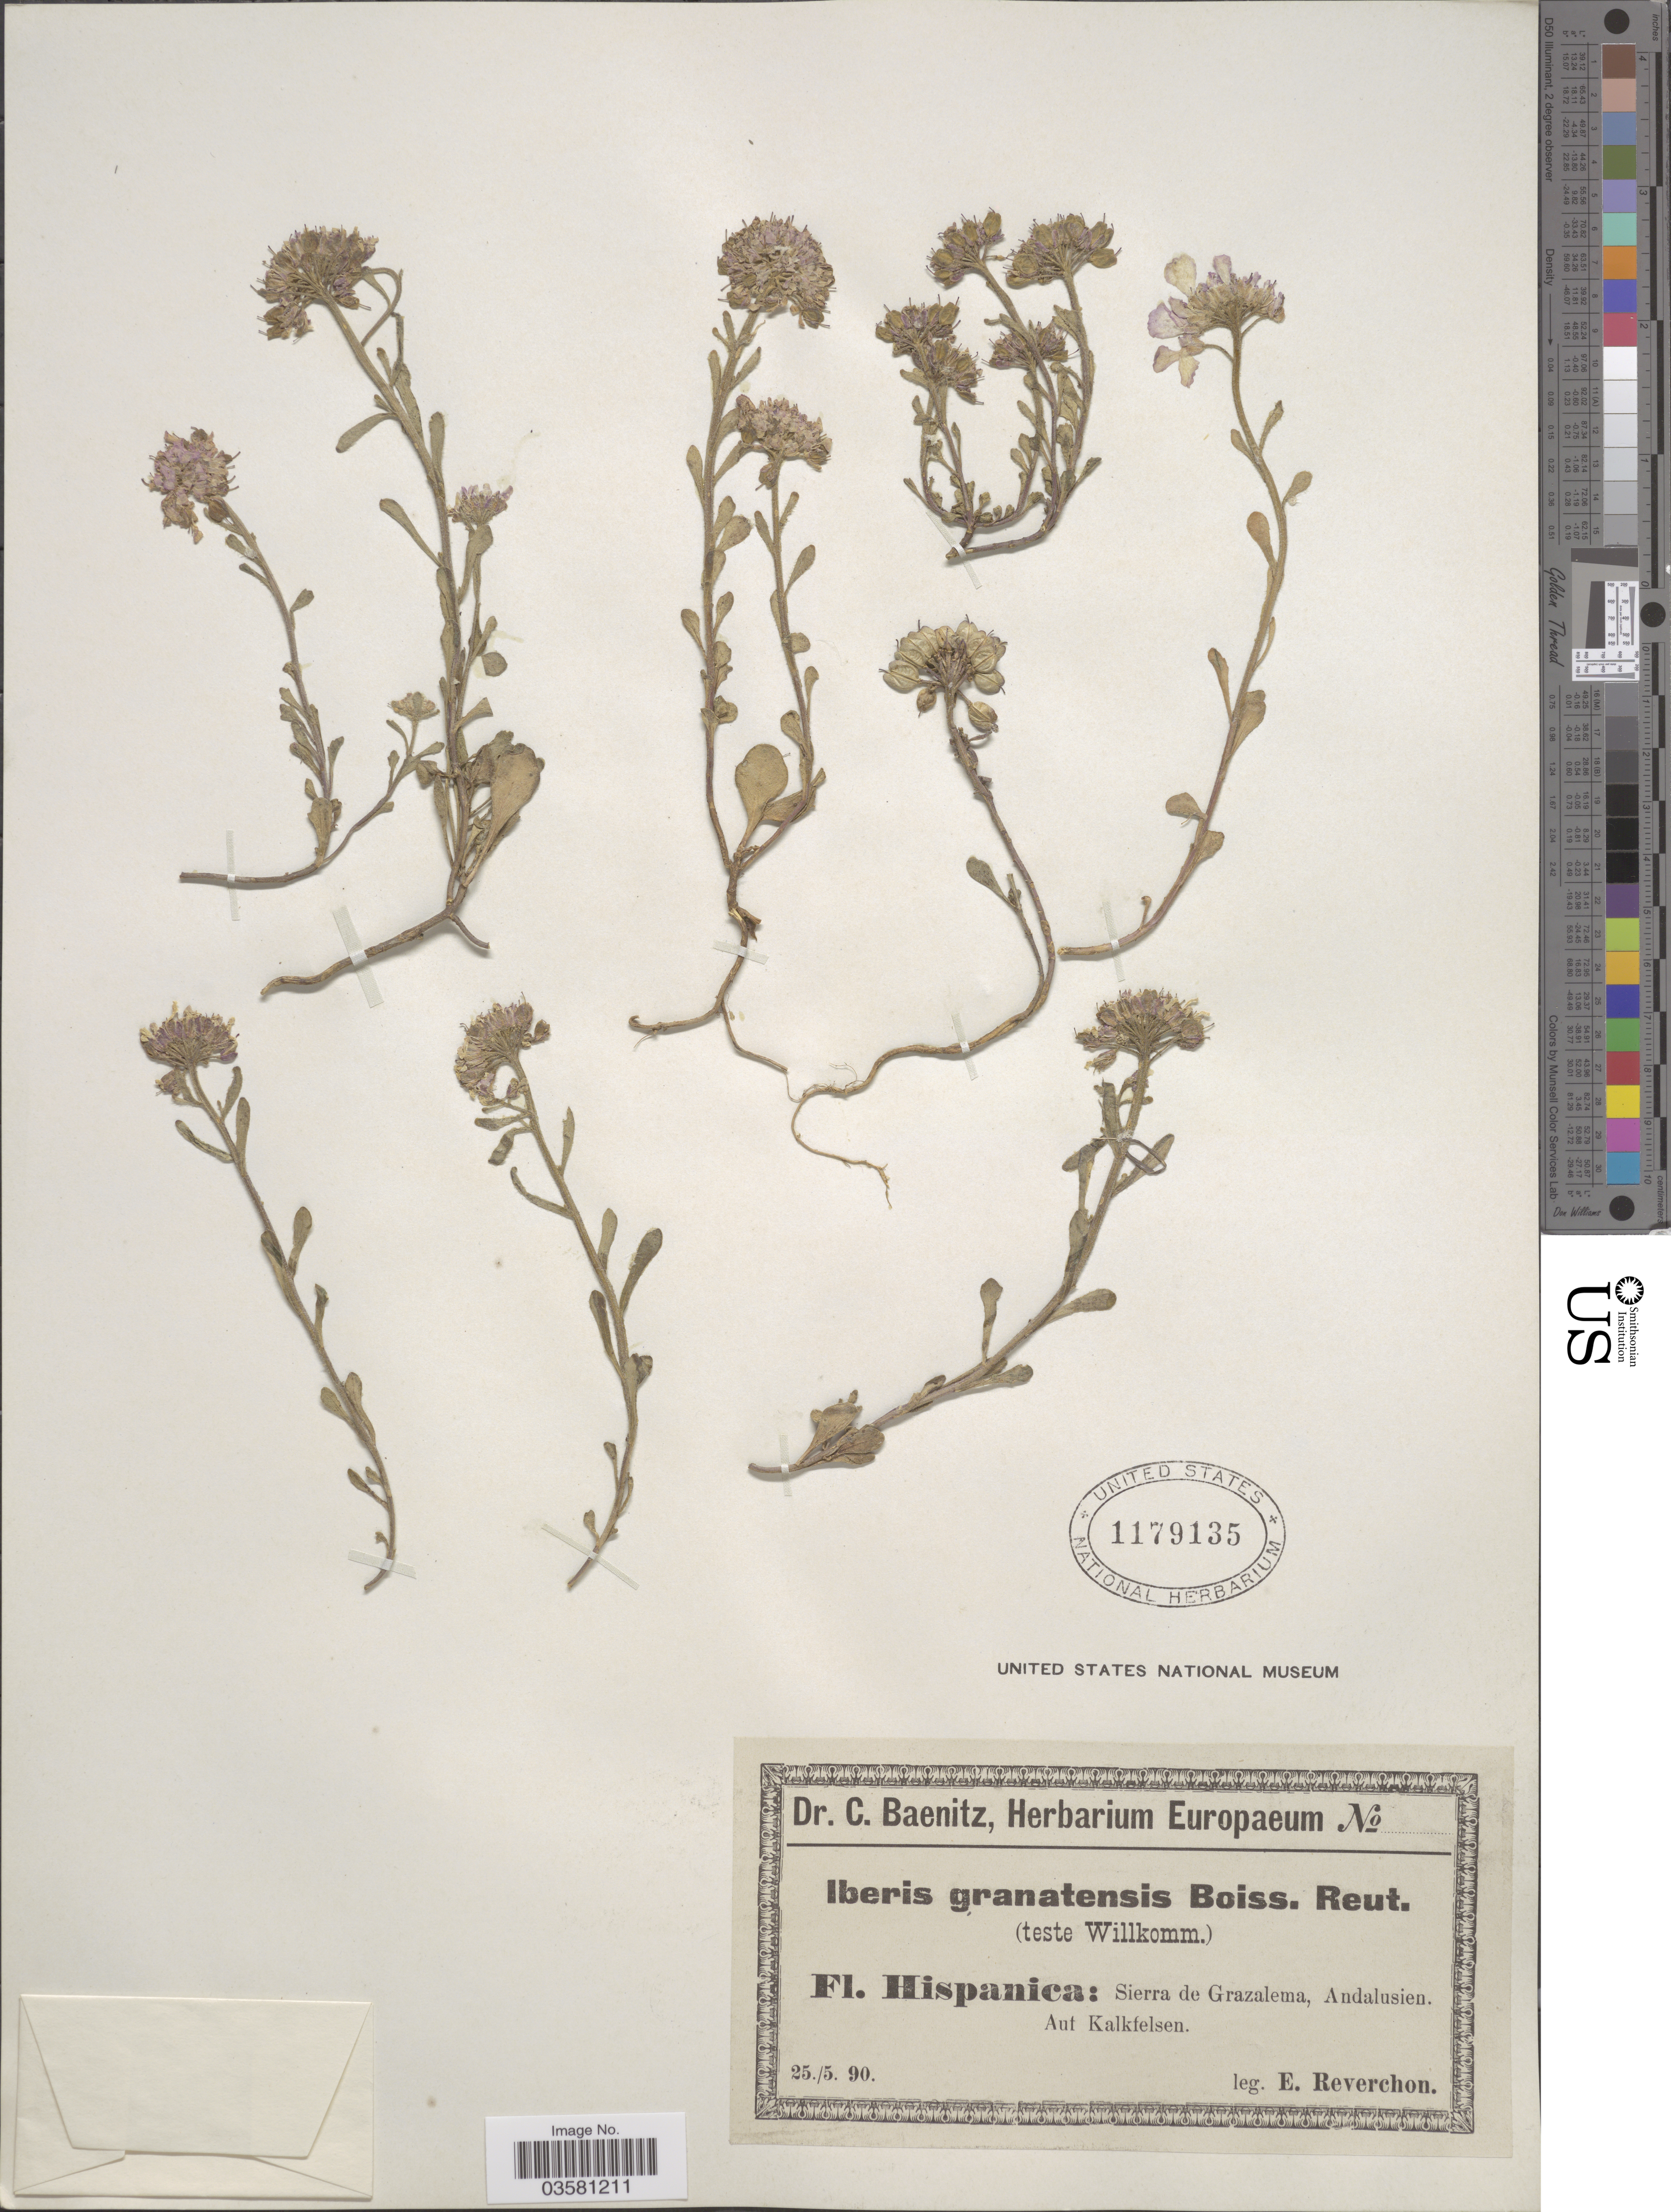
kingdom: Plantae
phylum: Tracheophyta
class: Magnoliopsida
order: Brassicales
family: Brassicaceae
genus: Iberis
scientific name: Iberis granatensis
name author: Boiss. & Reut.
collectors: E. Reverchon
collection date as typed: Transcribed d/m/y: 25/5/90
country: Spain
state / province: Andalucía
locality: Hispanica: Sierra de Grazalema, Andalusien. Auf Kalkfelsen.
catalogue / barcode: US 1179135